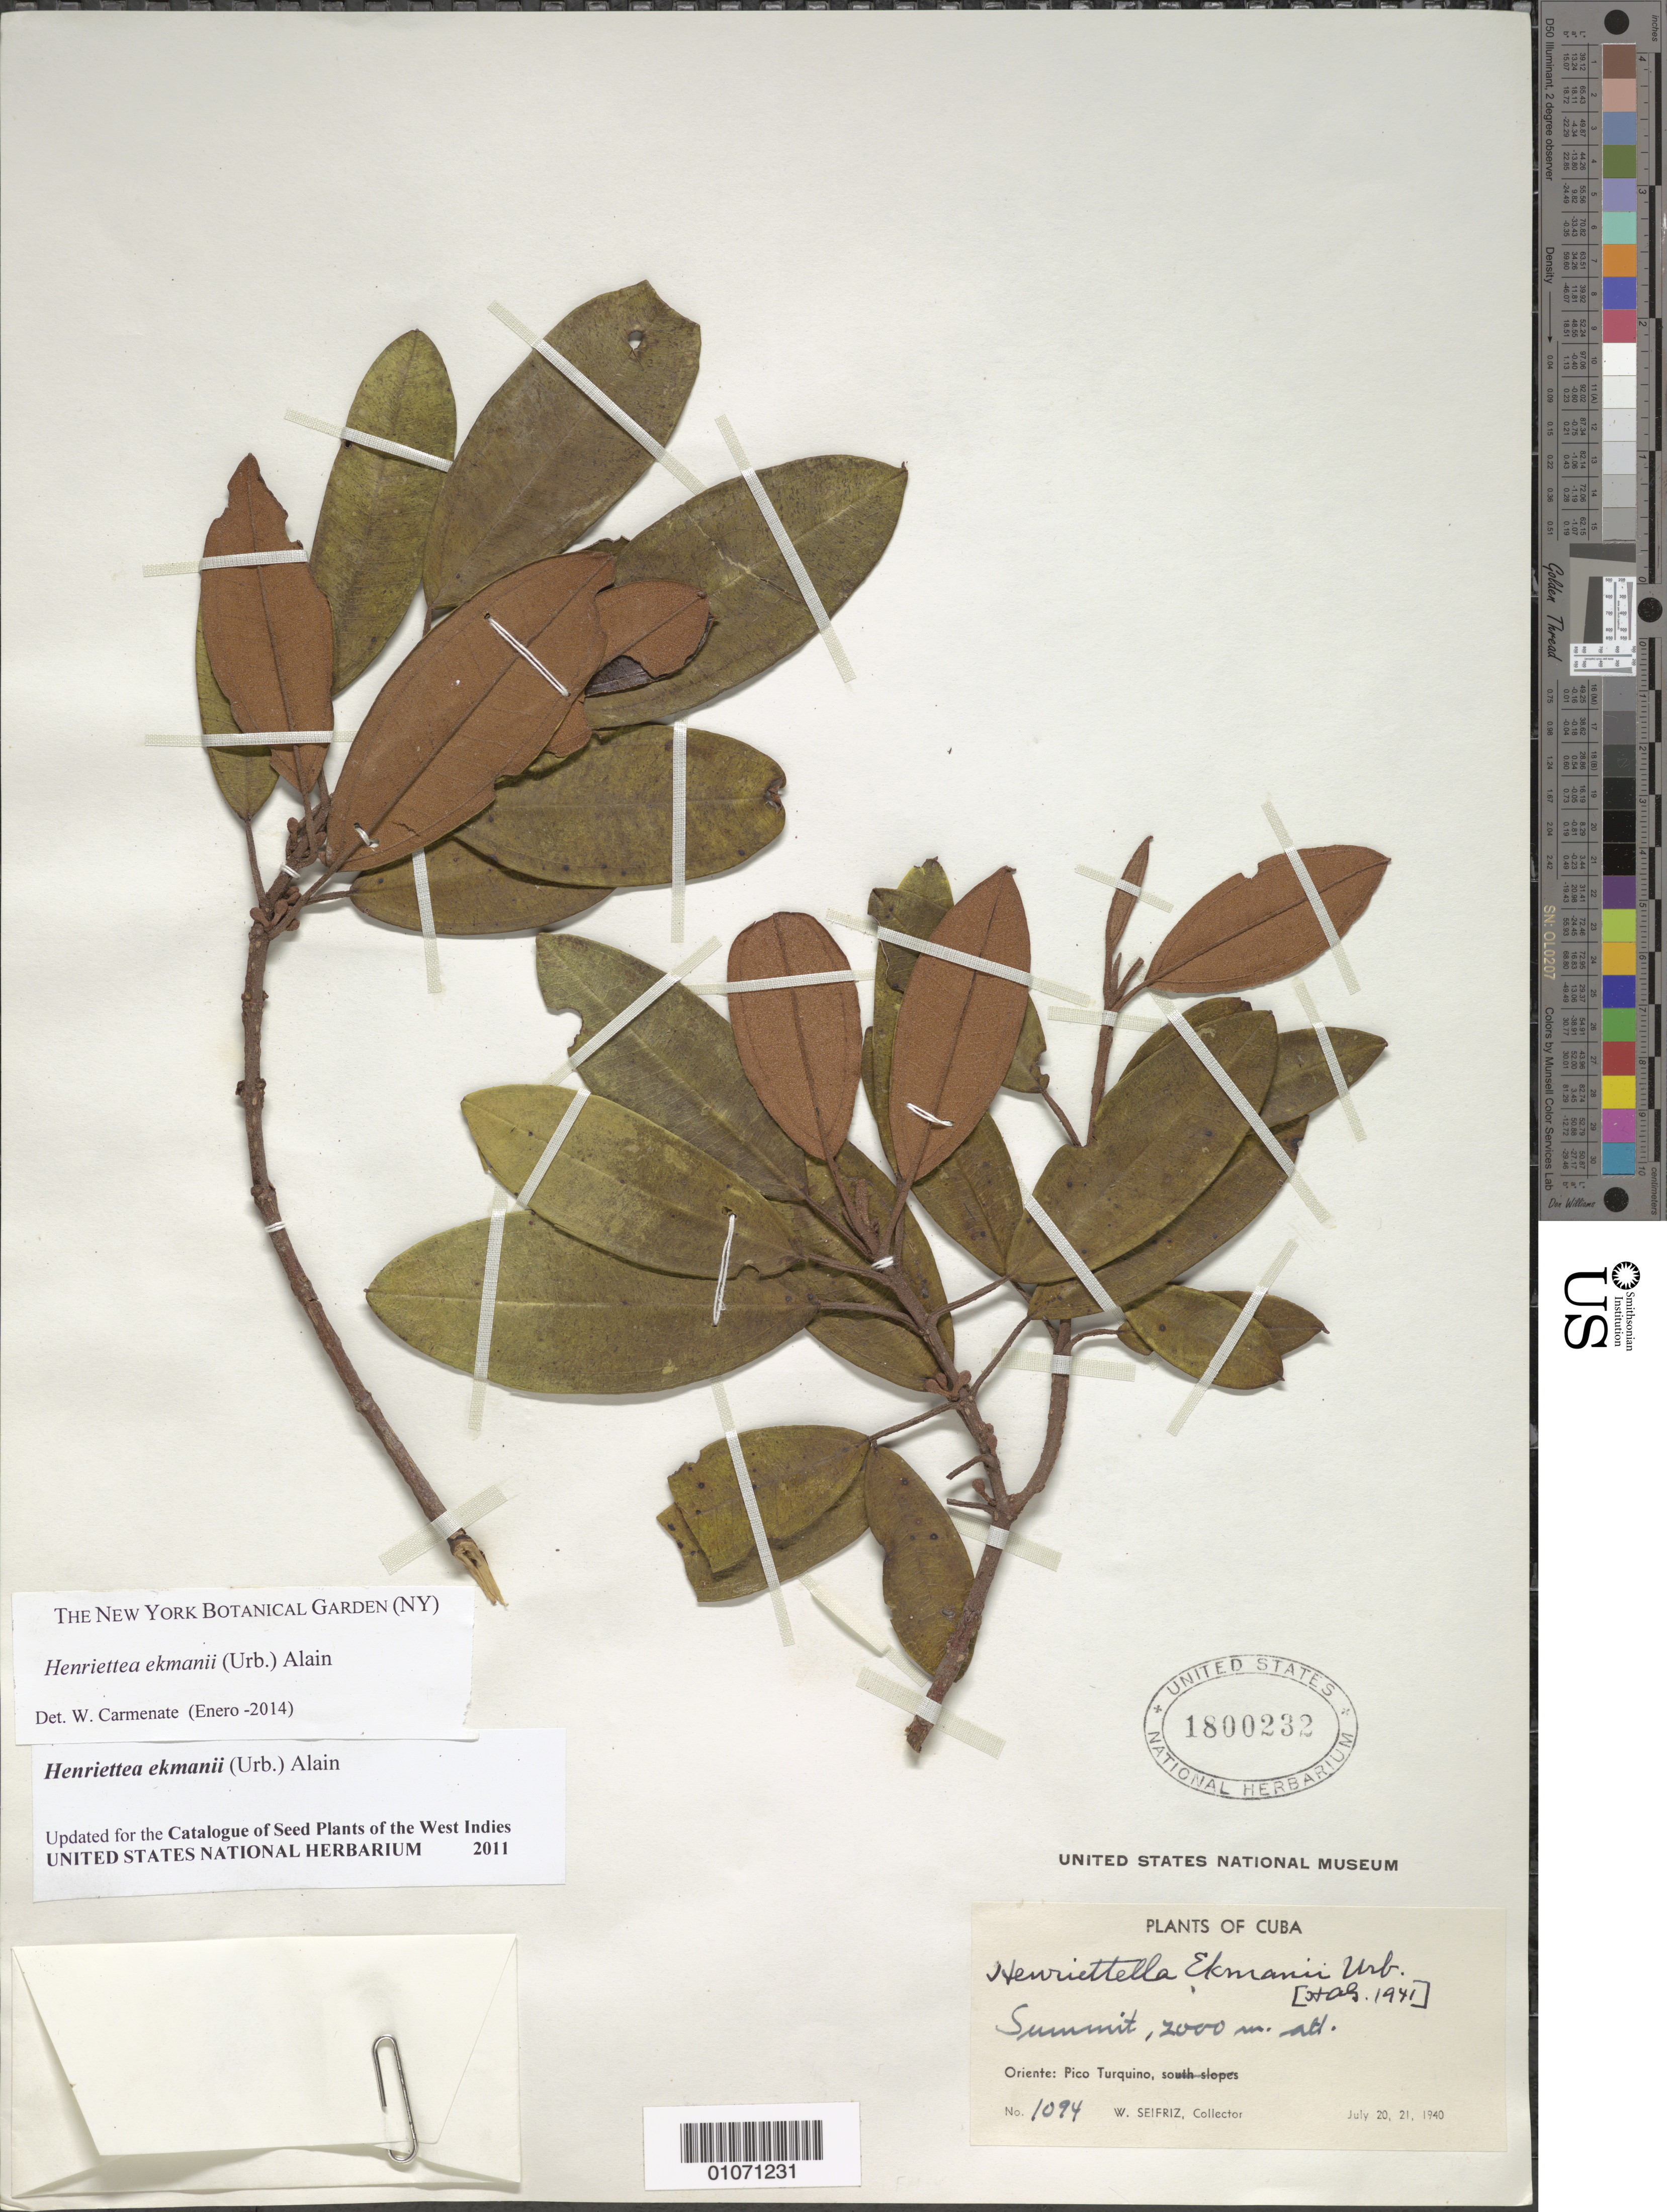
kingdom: Plantae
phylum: Tracheophyta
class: Magnoliopsida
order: Myrtales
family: Melastomataceae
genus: Henriettea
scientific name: Henriettea ekmanii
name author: (Urb.) Alain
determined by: Carmenate, W.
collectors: W. Seifriz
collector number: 1094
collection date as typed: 20 Jul 1940 to 21 Jul 1940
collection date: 1940-07-20/1940-07-21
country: Cuba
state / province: Oriente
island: Cuba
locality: Pico Turquino, summit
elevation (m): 2000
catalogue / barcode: US 1800232